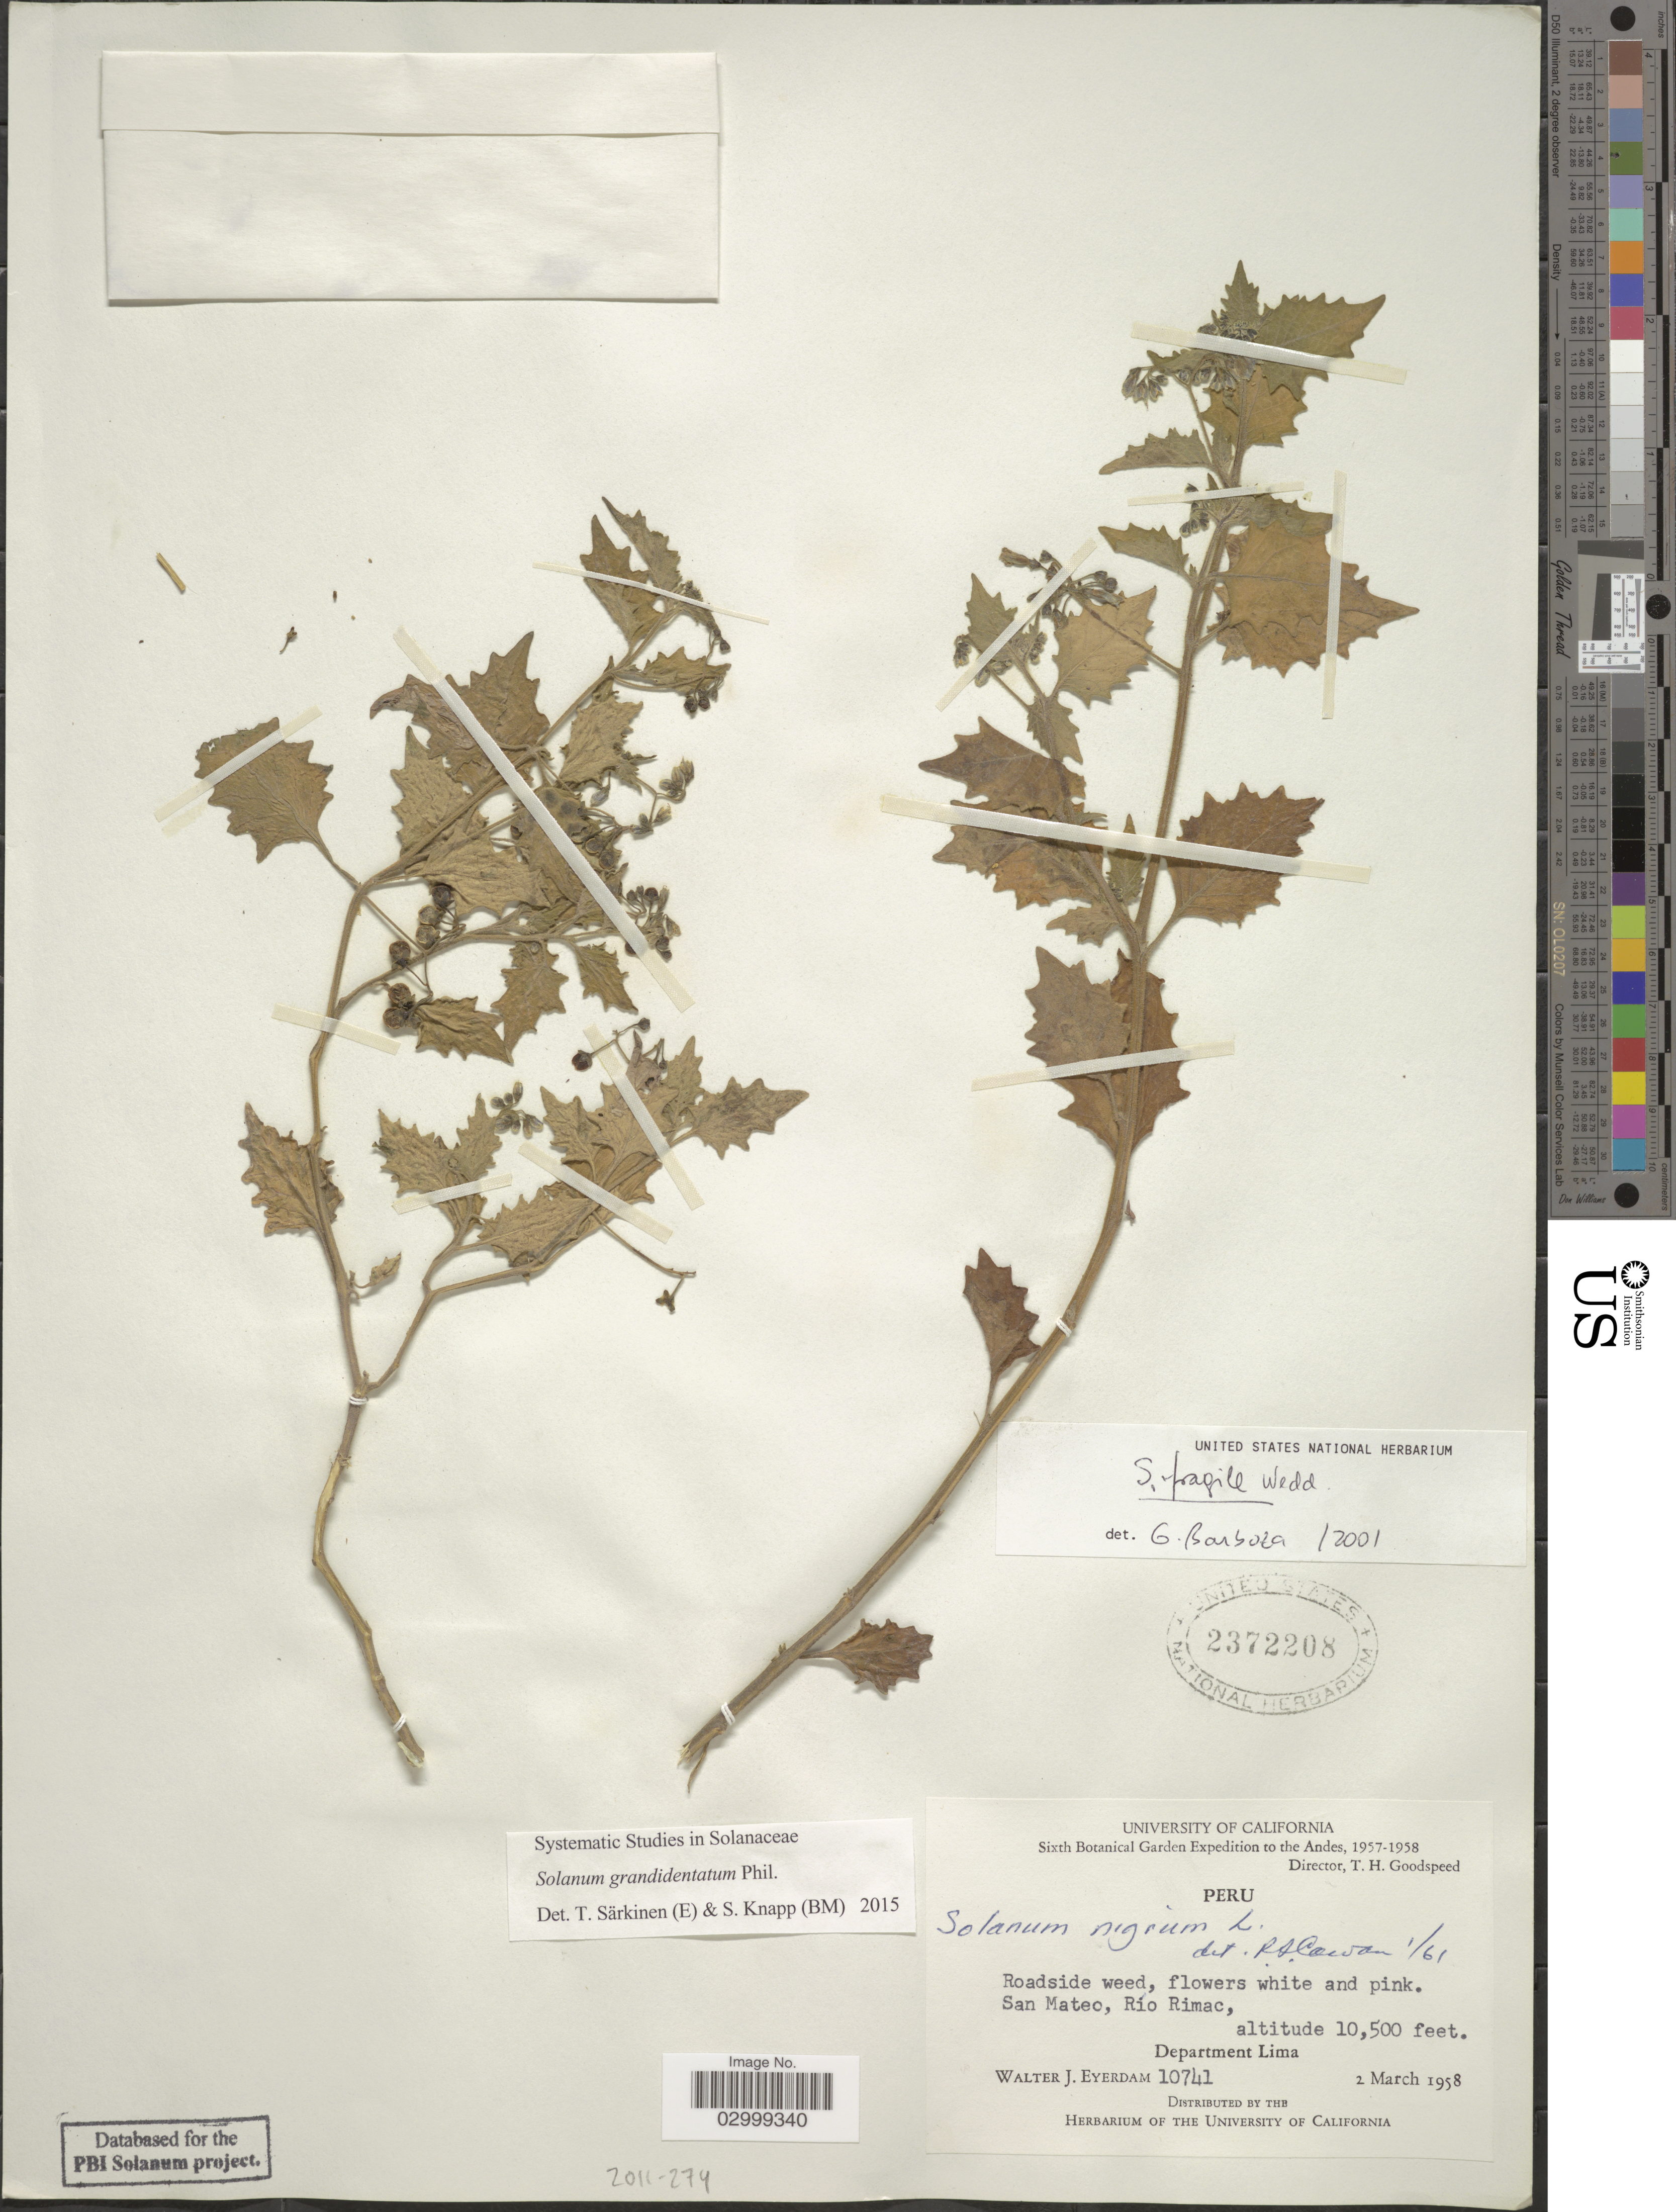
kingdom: Plantae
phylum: Tracheophyta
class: Magnoliopsida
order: Solanales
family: Solanaceae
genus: Solanum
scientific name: Solanum grandidentatum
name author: Phil.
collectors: W. J. Eyerdam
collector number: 10741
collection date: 1958-03-02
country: Peru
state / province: Lima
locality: San Mateo, Rio Rimac, Department Lima, The Andes.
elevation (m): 3200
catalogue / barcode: US 2372208